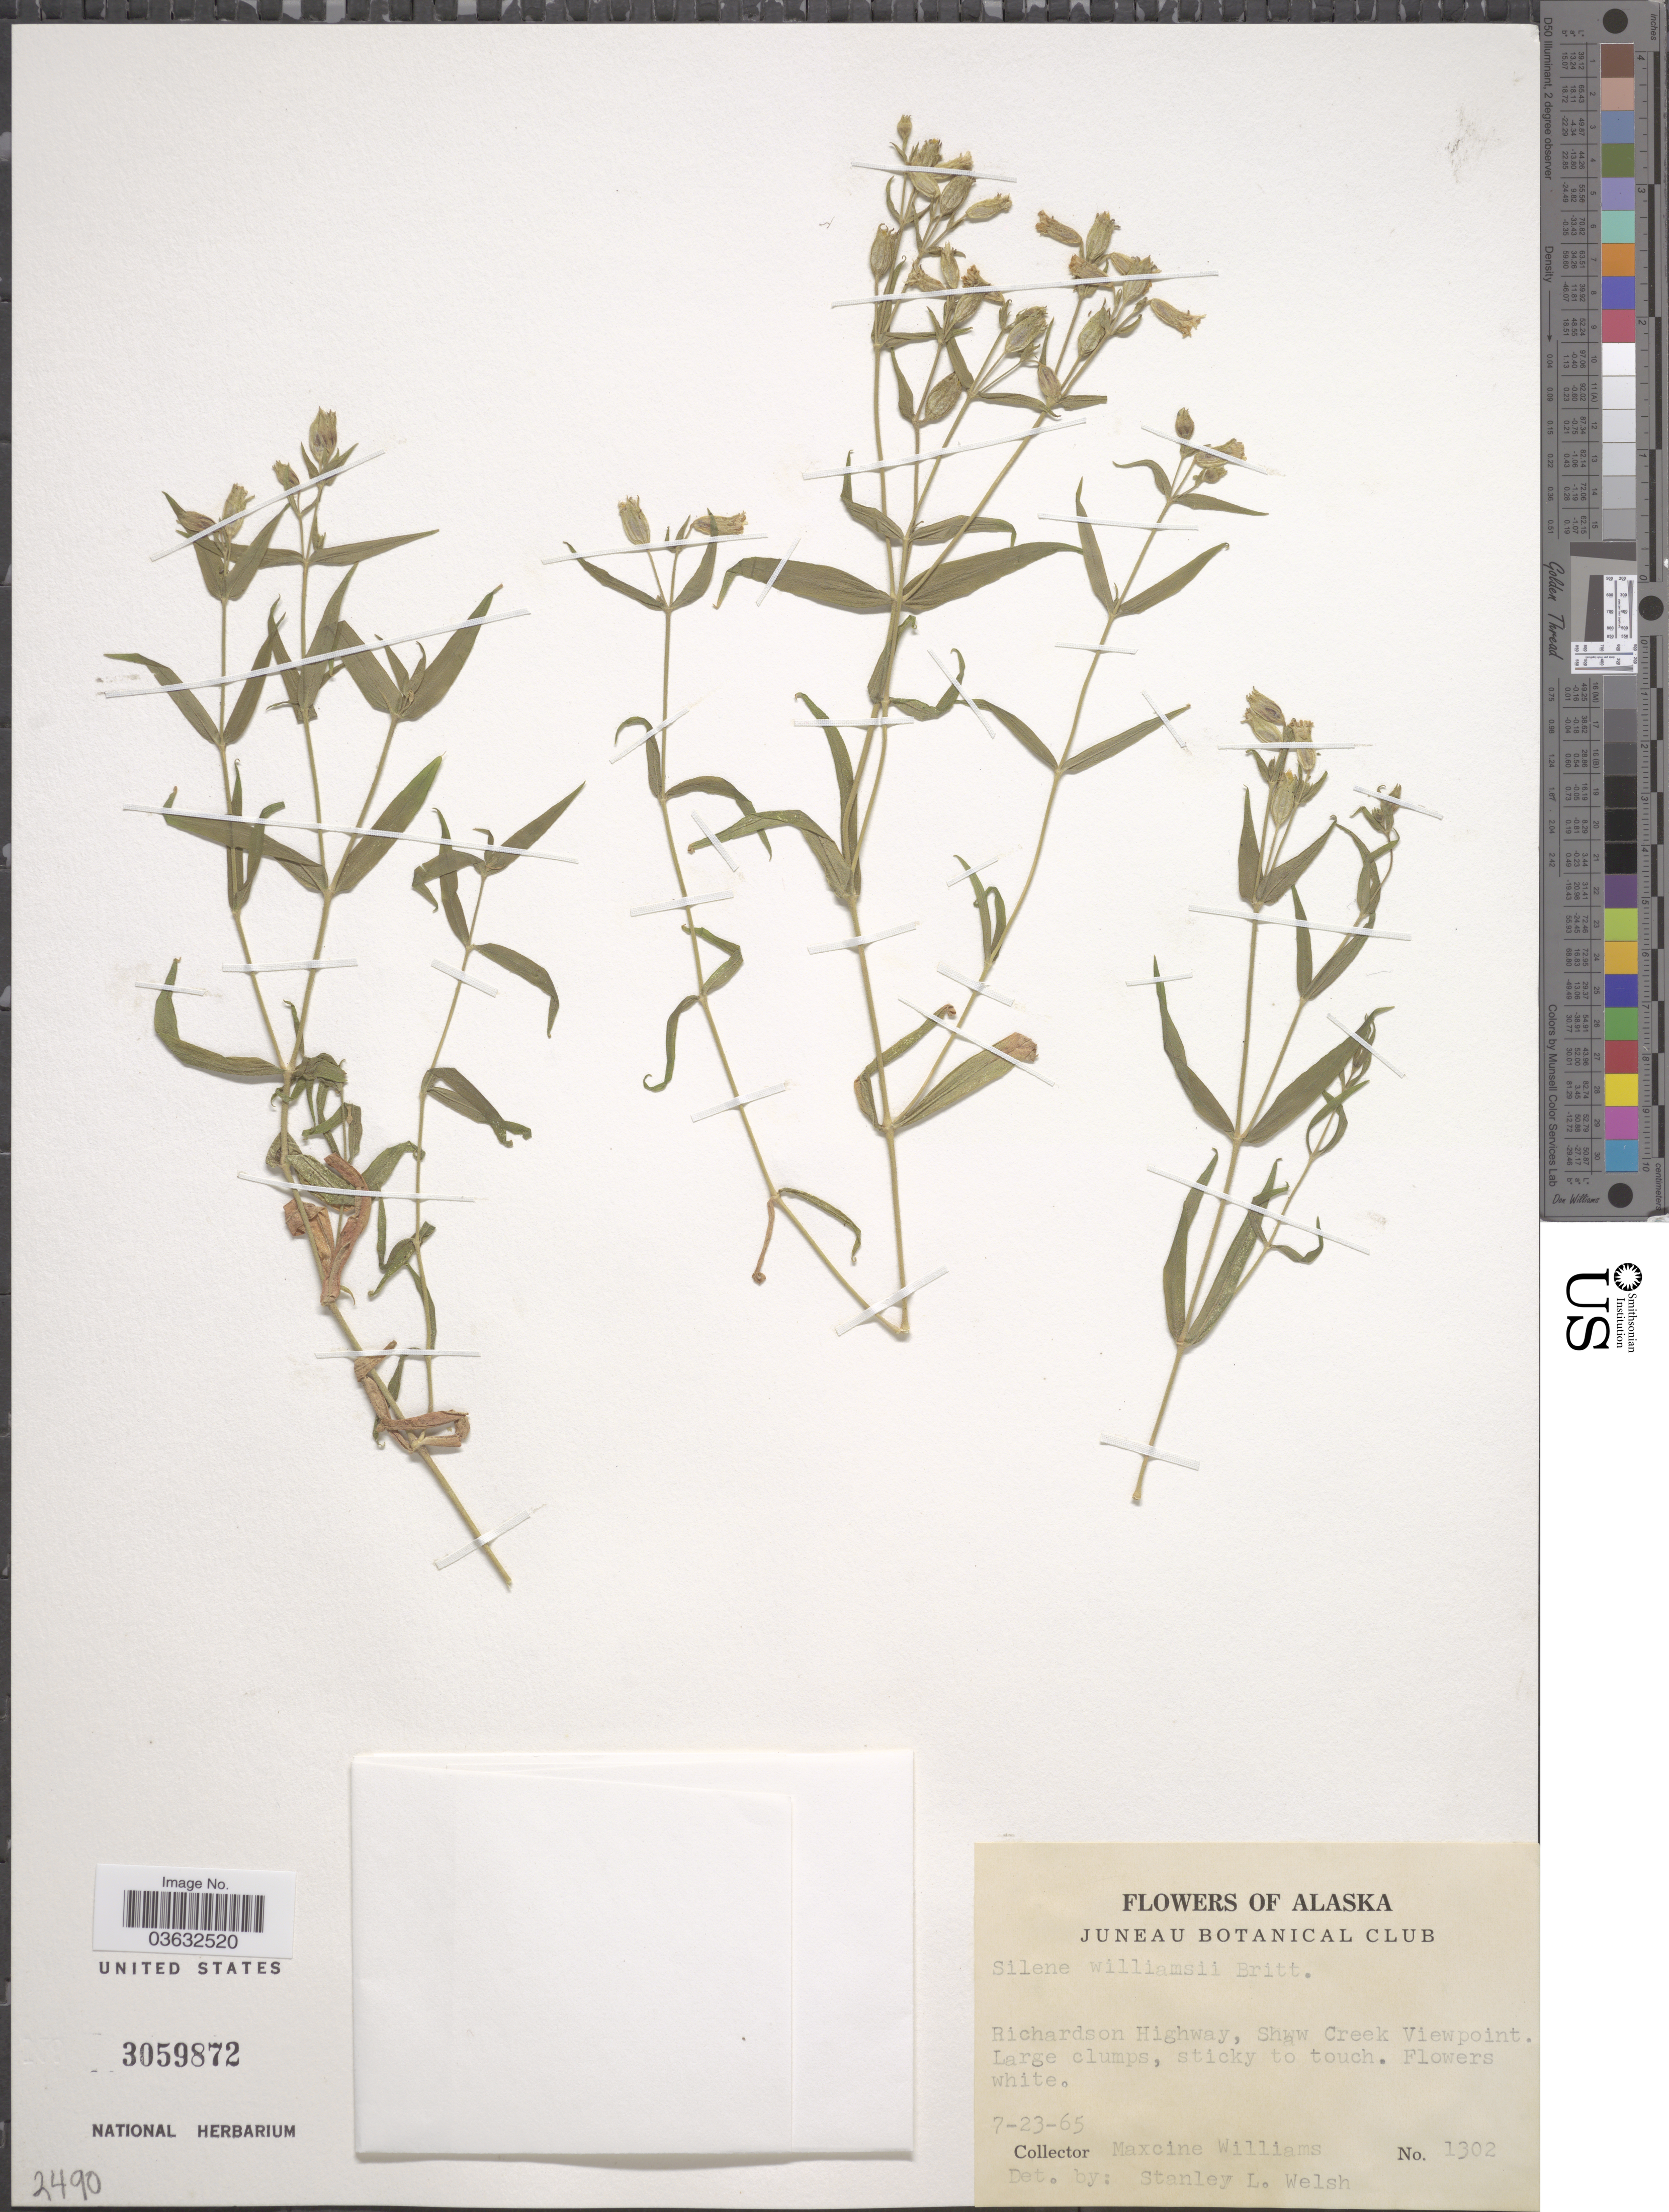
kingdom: Plantae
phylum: Tracheophyta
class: Magnoliopsida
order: Caryophyllales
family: Caryophyllaceae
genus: Silene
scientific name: Silene williamsii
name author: Britton in Britton & Rydb.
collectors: M. Williams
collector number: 1302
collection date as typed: Transcribed d/m/y: 23/7/65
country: United States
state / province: Alaska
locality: Richardson Highway, Shaw Creek Viewpoint.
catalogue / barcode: US 3059872